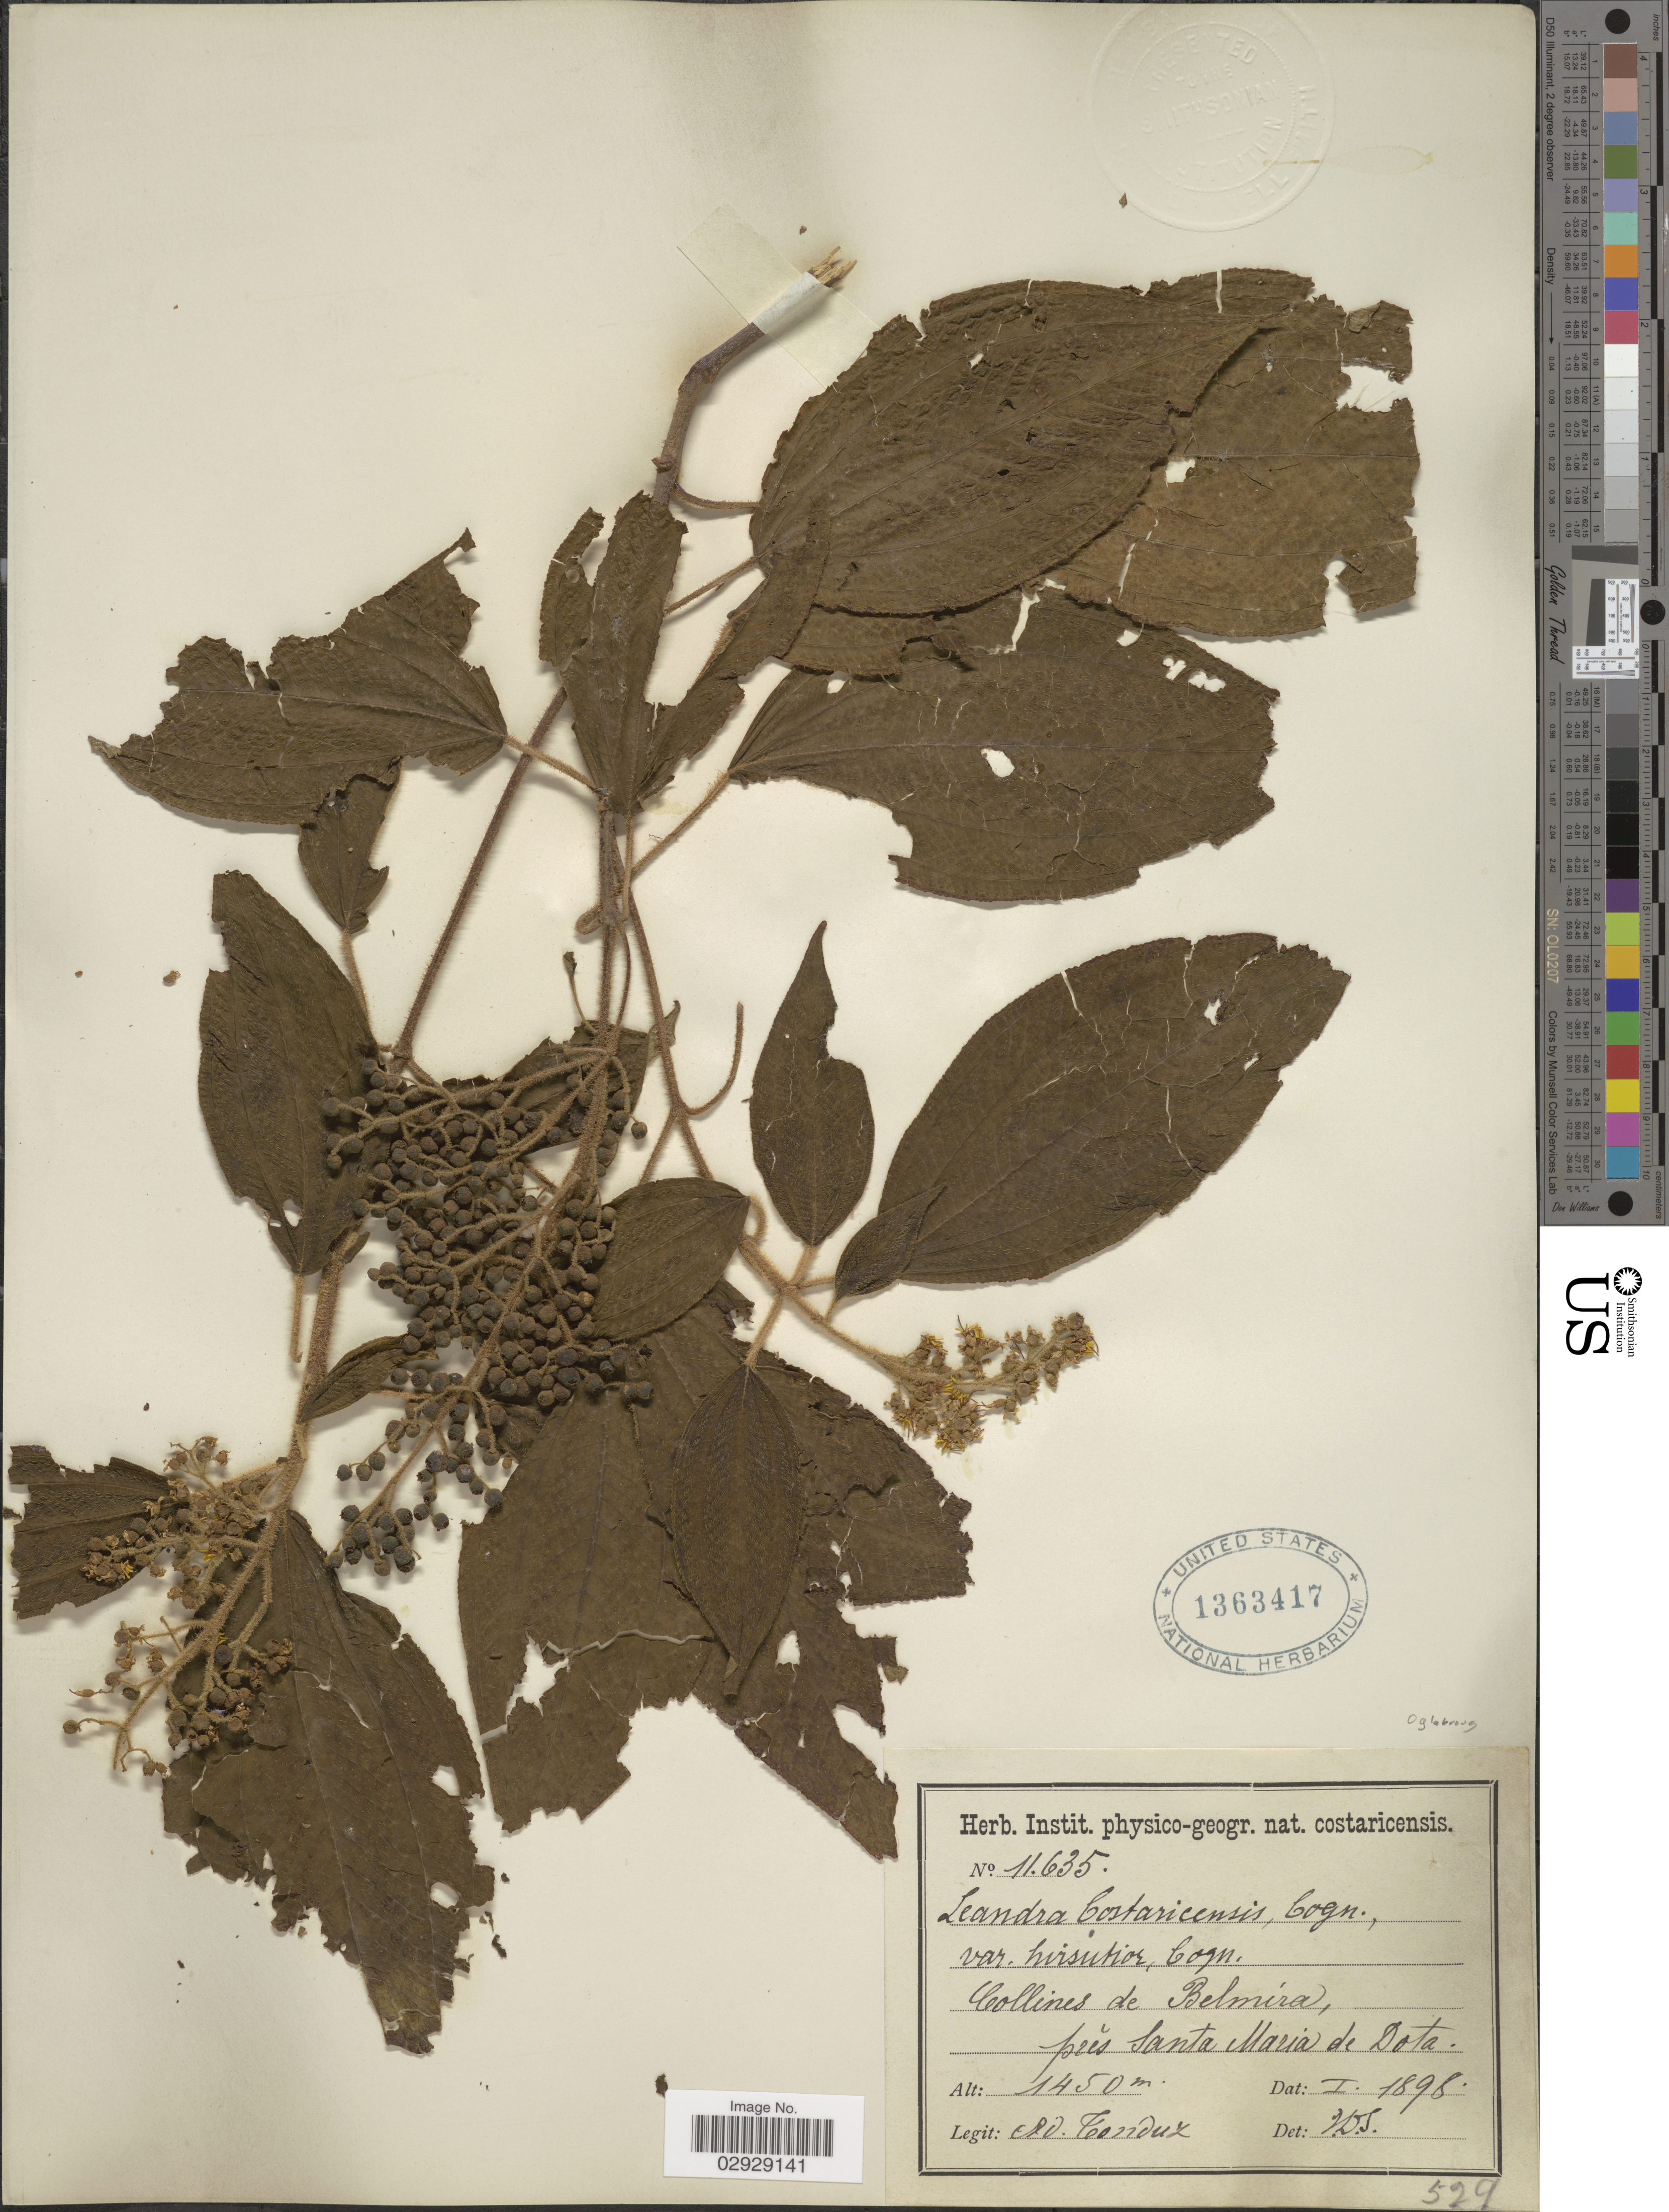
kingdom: Plantae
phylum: Tracheophyta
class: Magnoliopsida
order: Myrtales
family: Melastomataceae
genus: Leandra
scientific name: Leandra costaricensis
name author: Cogn.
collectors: A. Tonduz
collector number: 11635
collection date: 1898-01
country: Costa Rica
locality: Collines de Belmira, près Santa Maria de Dota.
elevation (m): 1450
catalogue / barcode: US 1363417